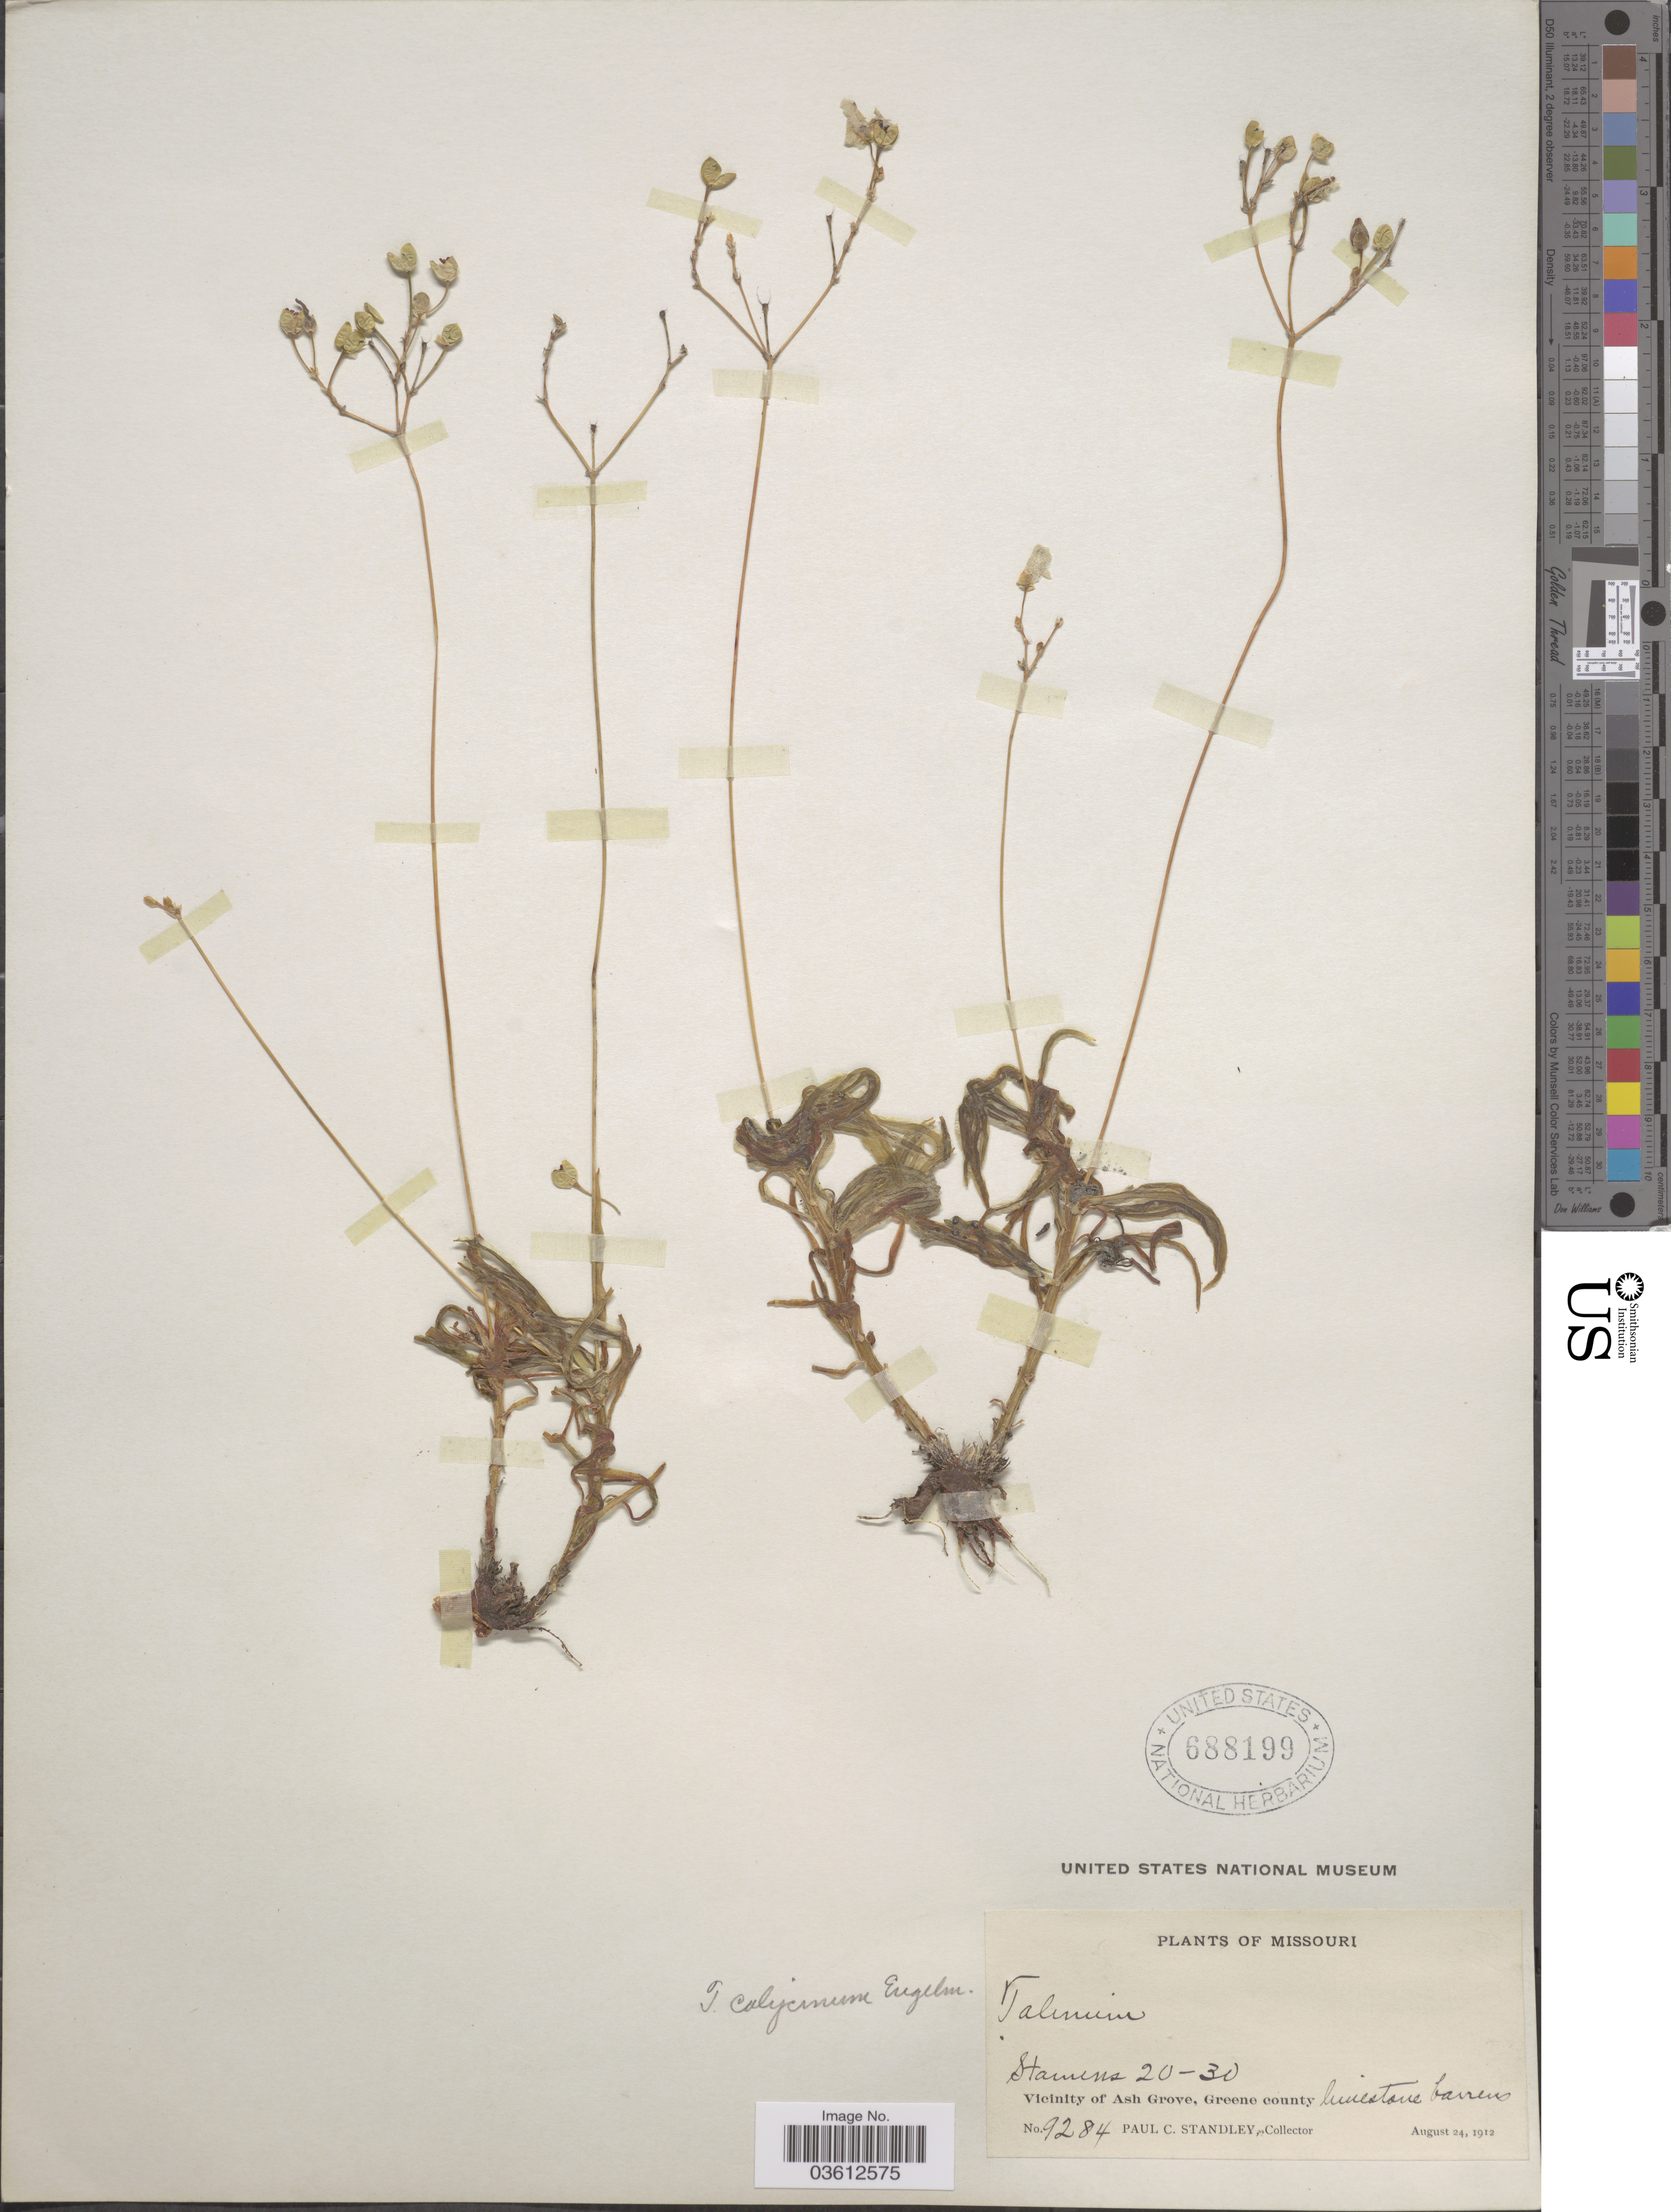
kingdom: Plantae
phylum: Tracheophyta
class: Magnoliopsida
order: Caryophyllales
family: Talinaceae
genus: Talinum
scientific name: Talinum calycinum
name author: Engelm.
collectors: P. C. Standley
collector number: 9284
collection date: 1912-08-24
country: United States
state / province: Missouri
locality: Vicinity of Ash Grove, Greene County.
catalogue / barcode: US 688199